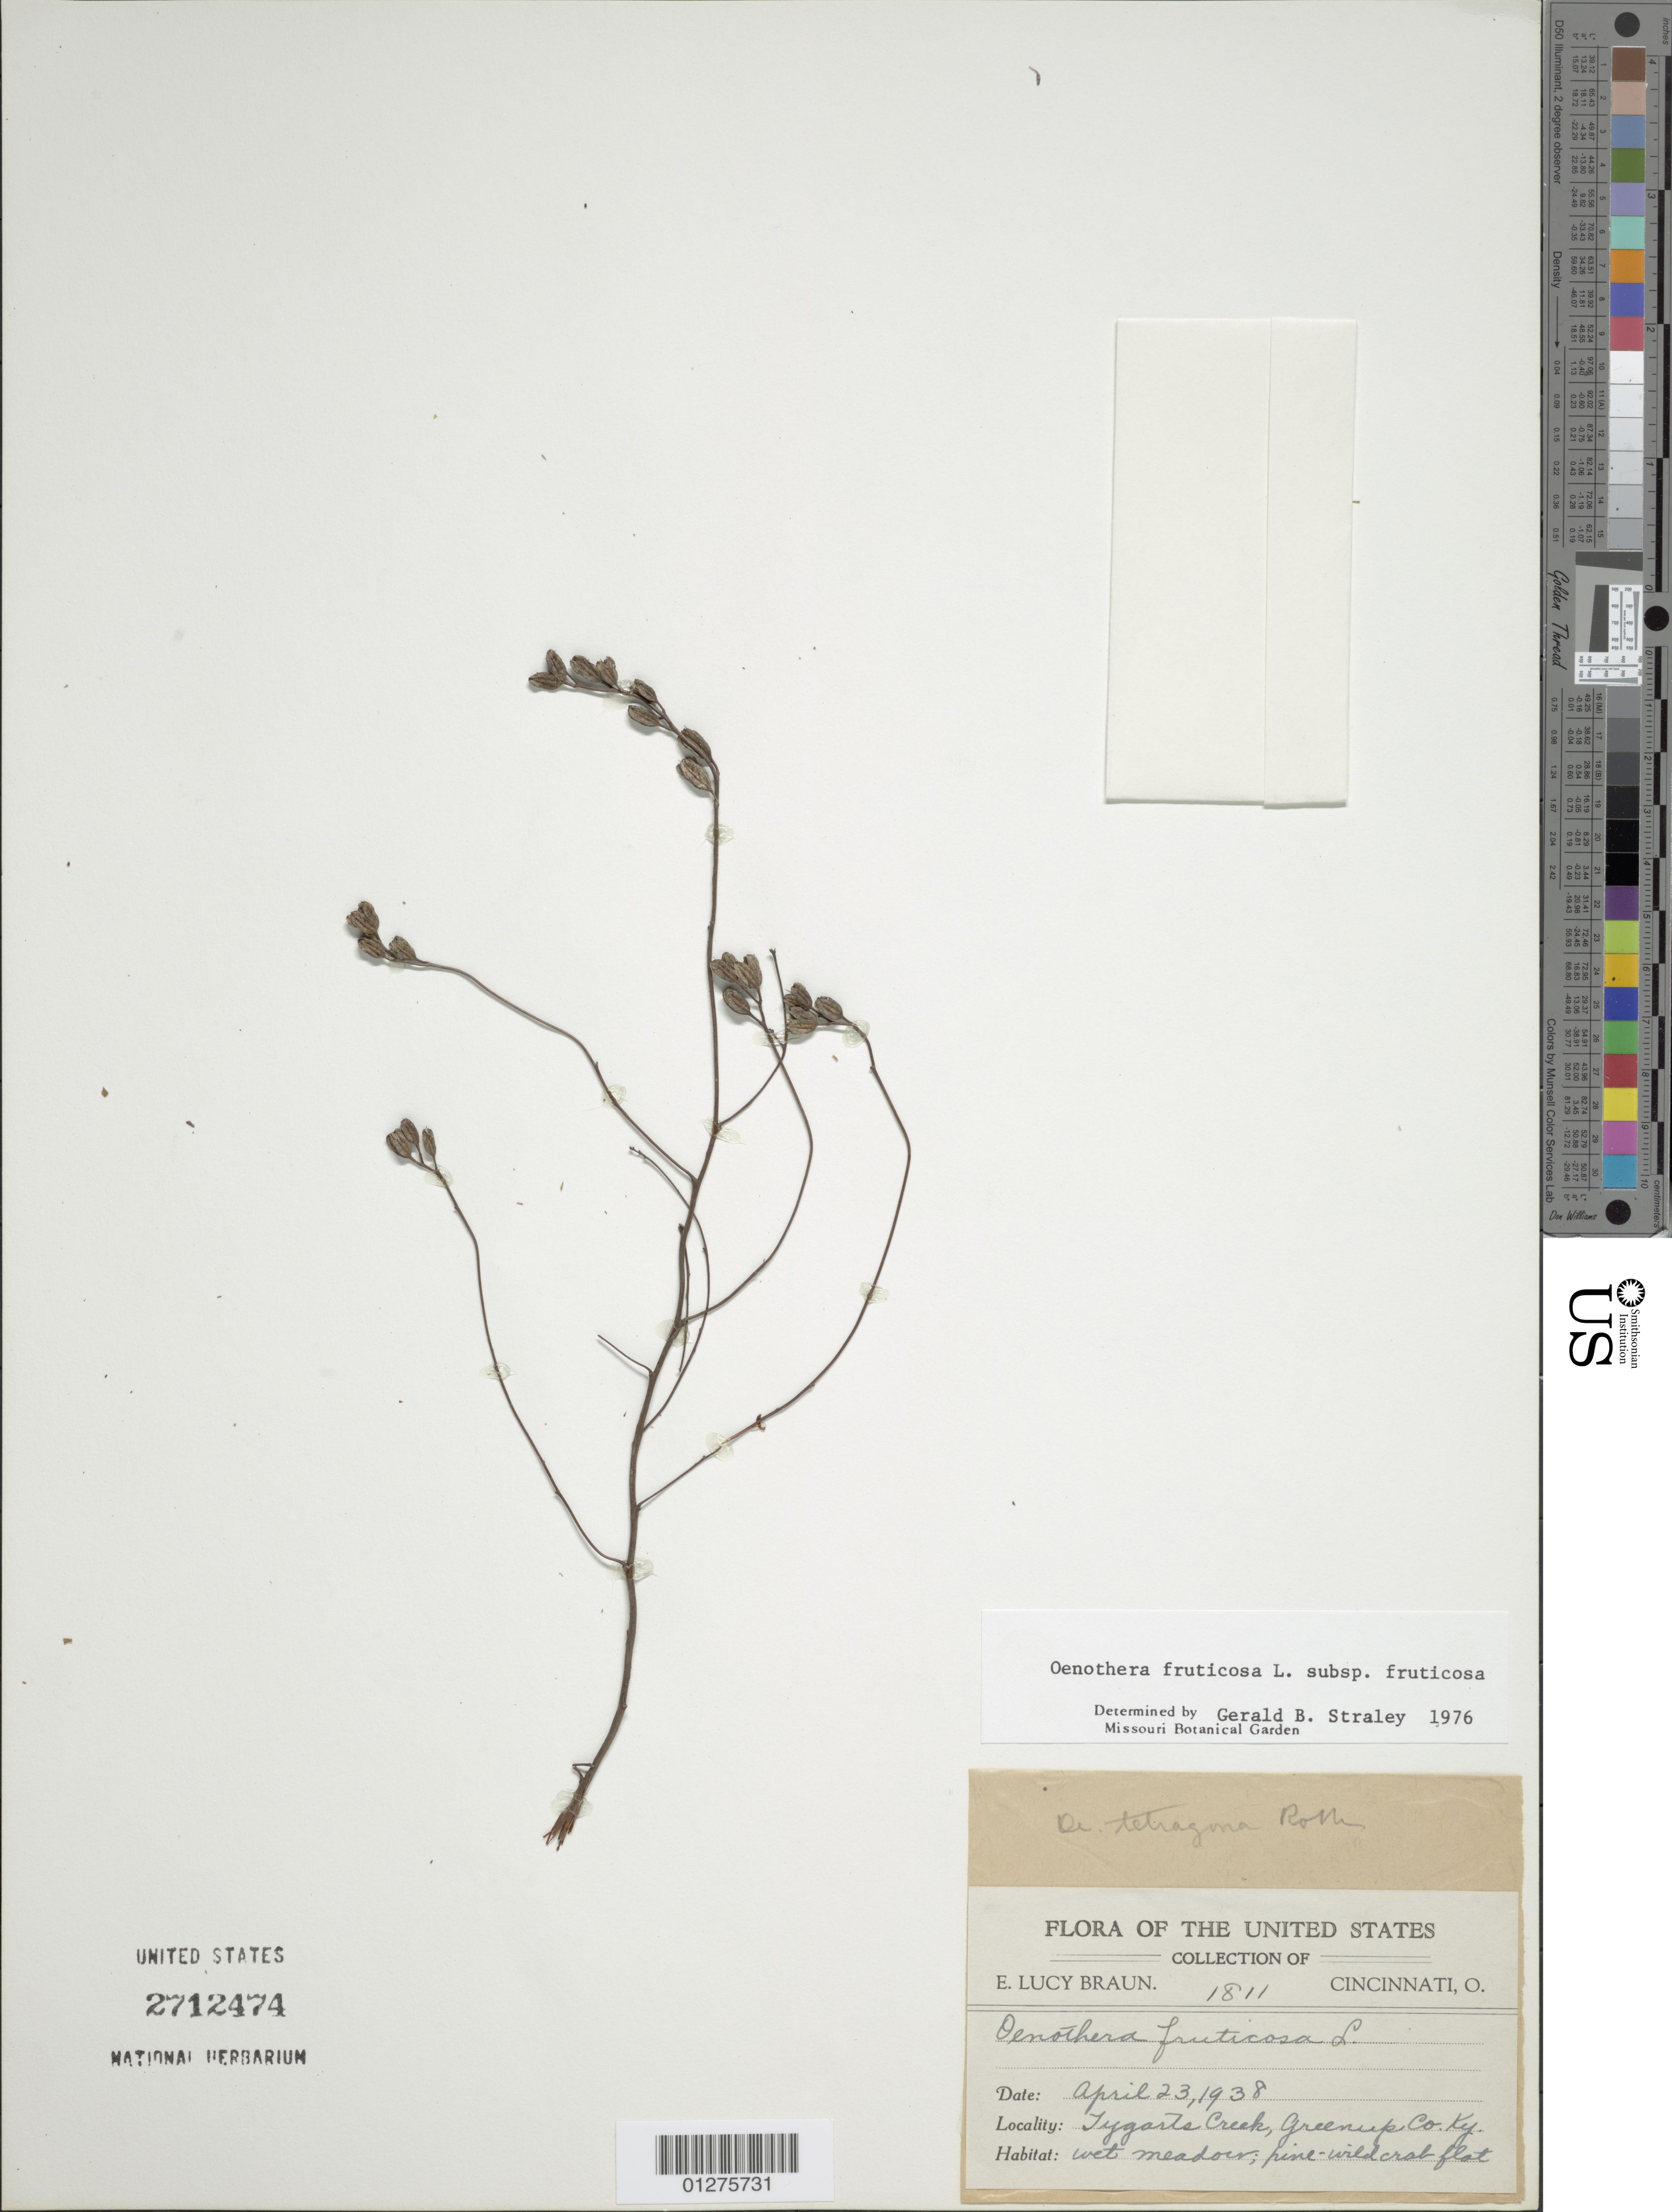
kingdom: Plantae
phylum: Tracheophyta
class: Magnoliopsida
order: Myrtales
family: Onagraceae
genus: Oenothera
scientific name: Oenothera fruticosa subsp. fruticosa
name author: L.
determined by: Straley, G. B.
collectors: E. L. Braun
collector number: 1811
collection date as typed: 23 Apr 1938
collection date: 1938-04-23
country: United States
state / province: Kentucky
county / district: Greenup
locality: Tygarts Creek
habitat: Wet meadow.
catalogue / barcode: US 2712474